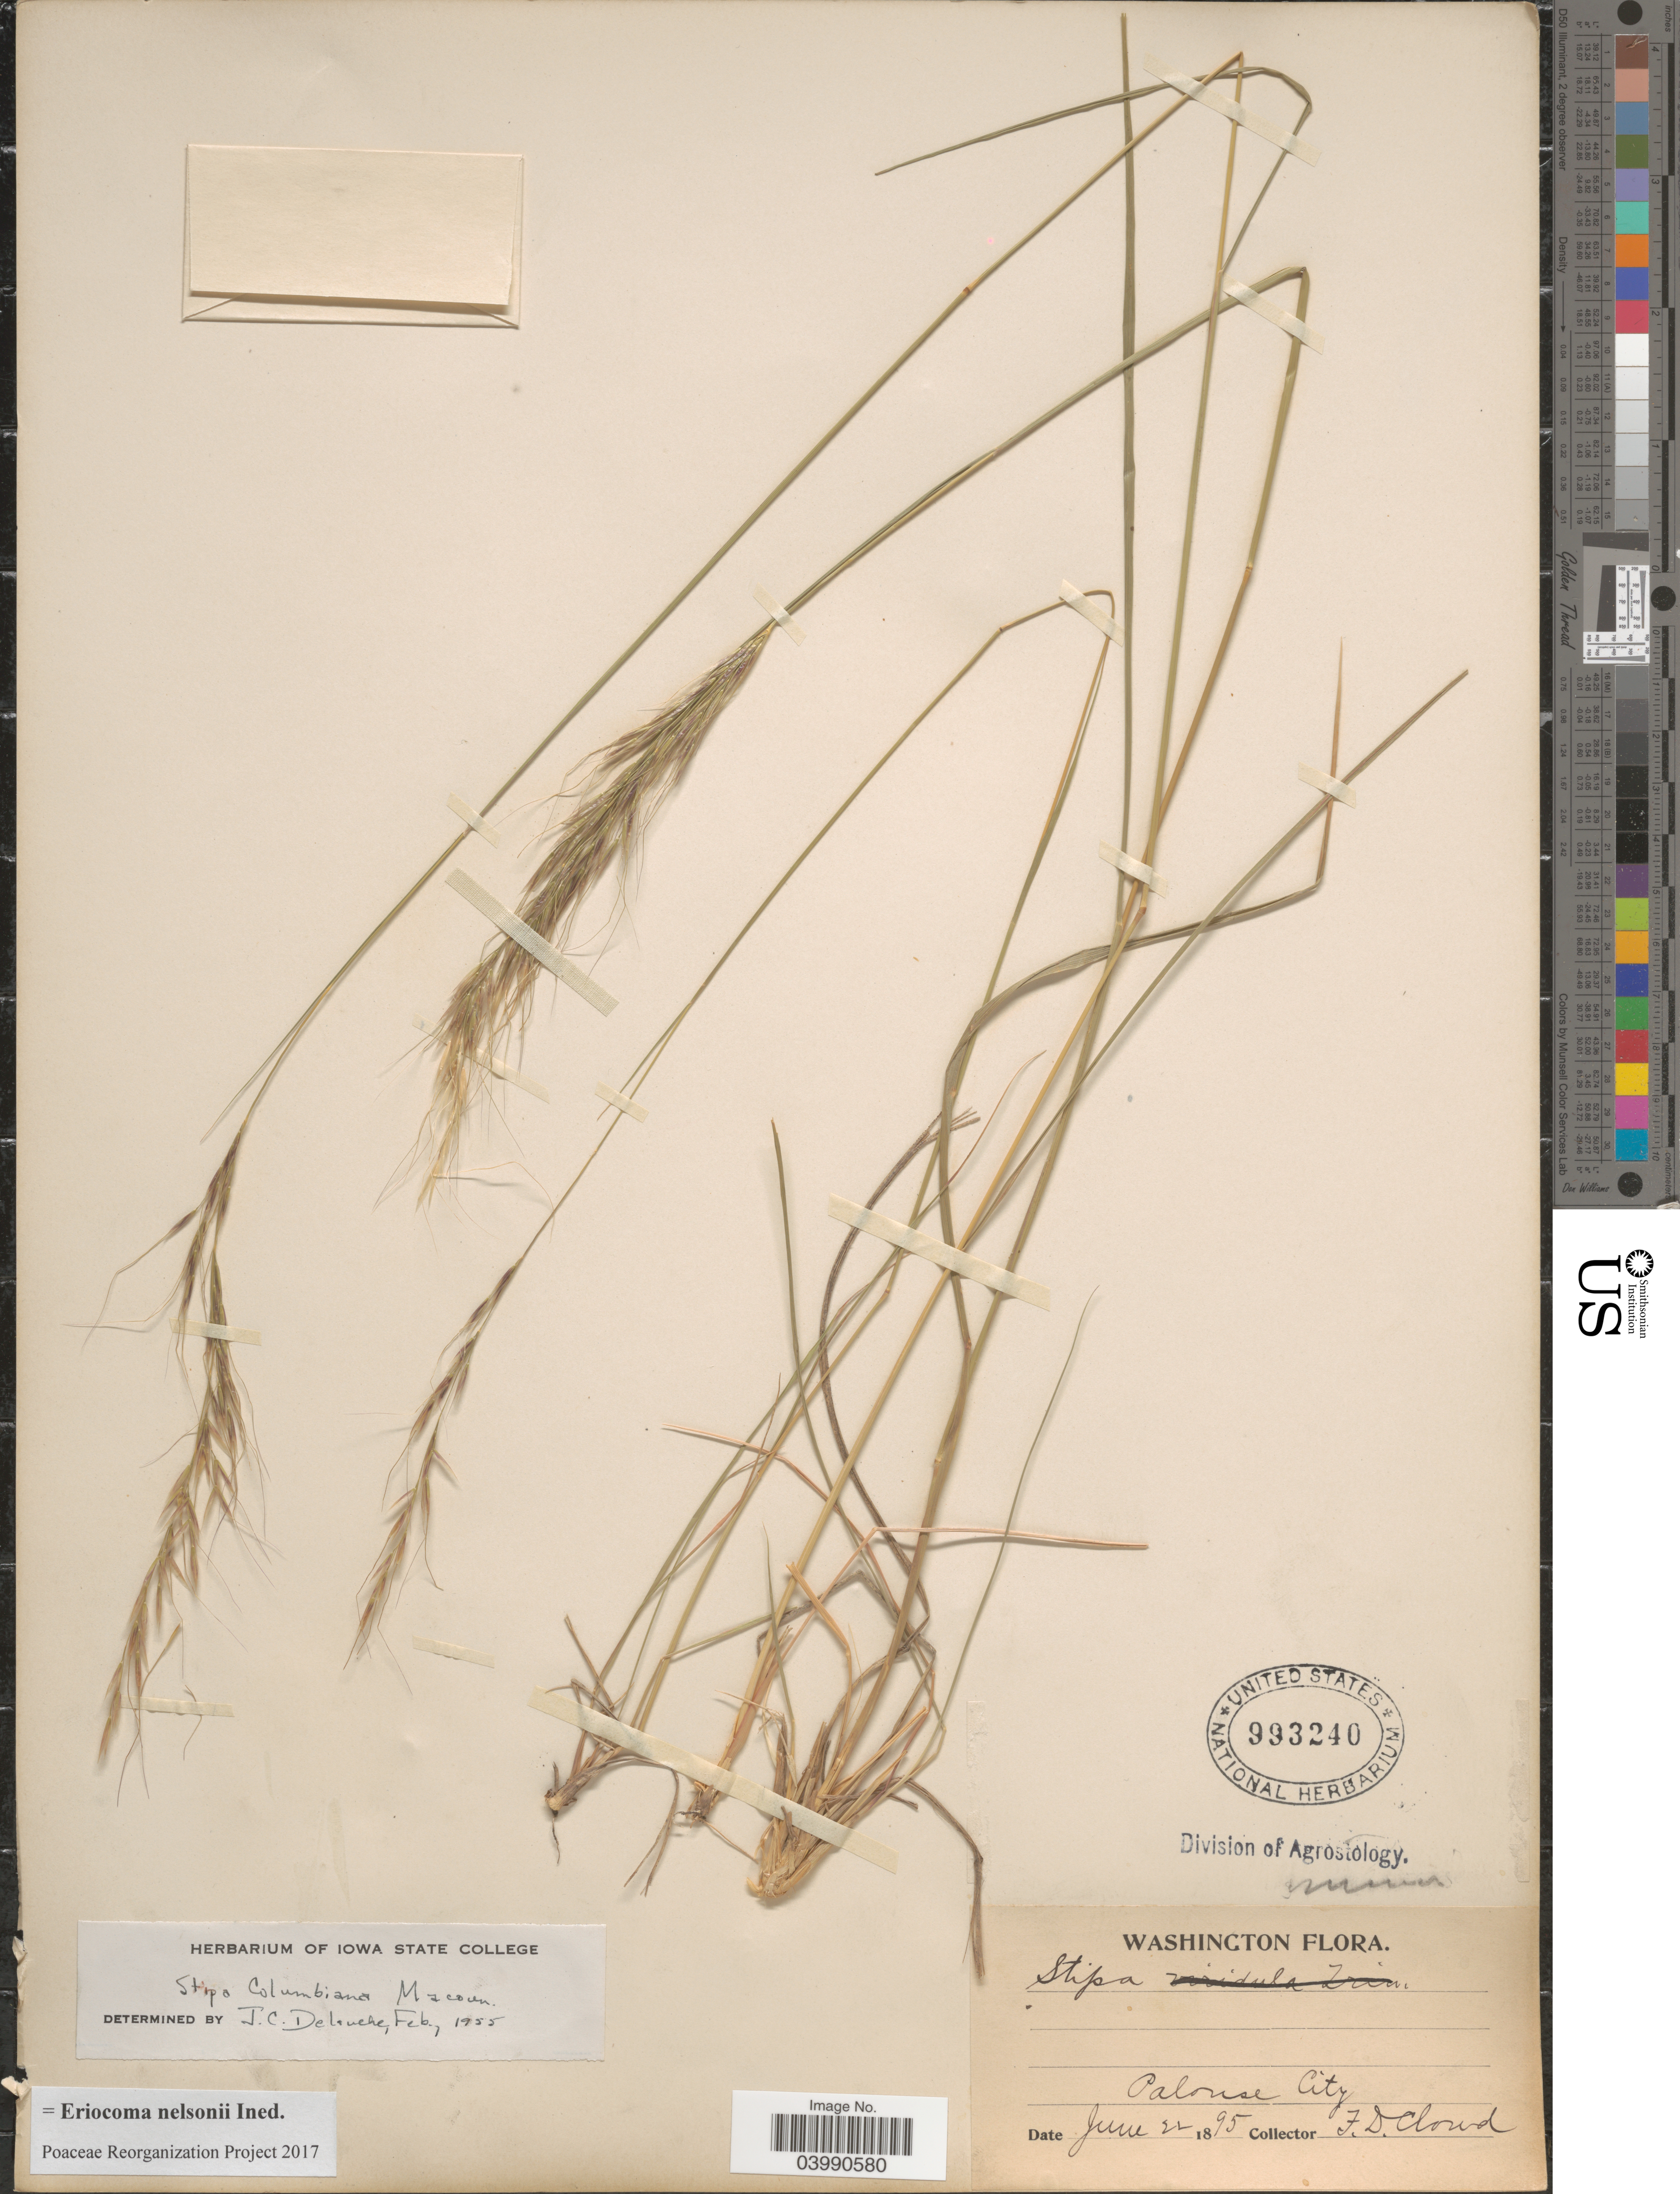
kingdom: Plantae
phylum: Tracheophyta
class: Liliopsida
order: Poales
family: Poaceae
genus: Eriocoma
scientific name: Eriocoma nelsonii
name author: (Scribn.) Romasch.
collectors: F. Cloud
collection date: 1895-06-22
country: United States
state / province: Washington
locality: Palouse City.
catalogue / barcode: US 993240